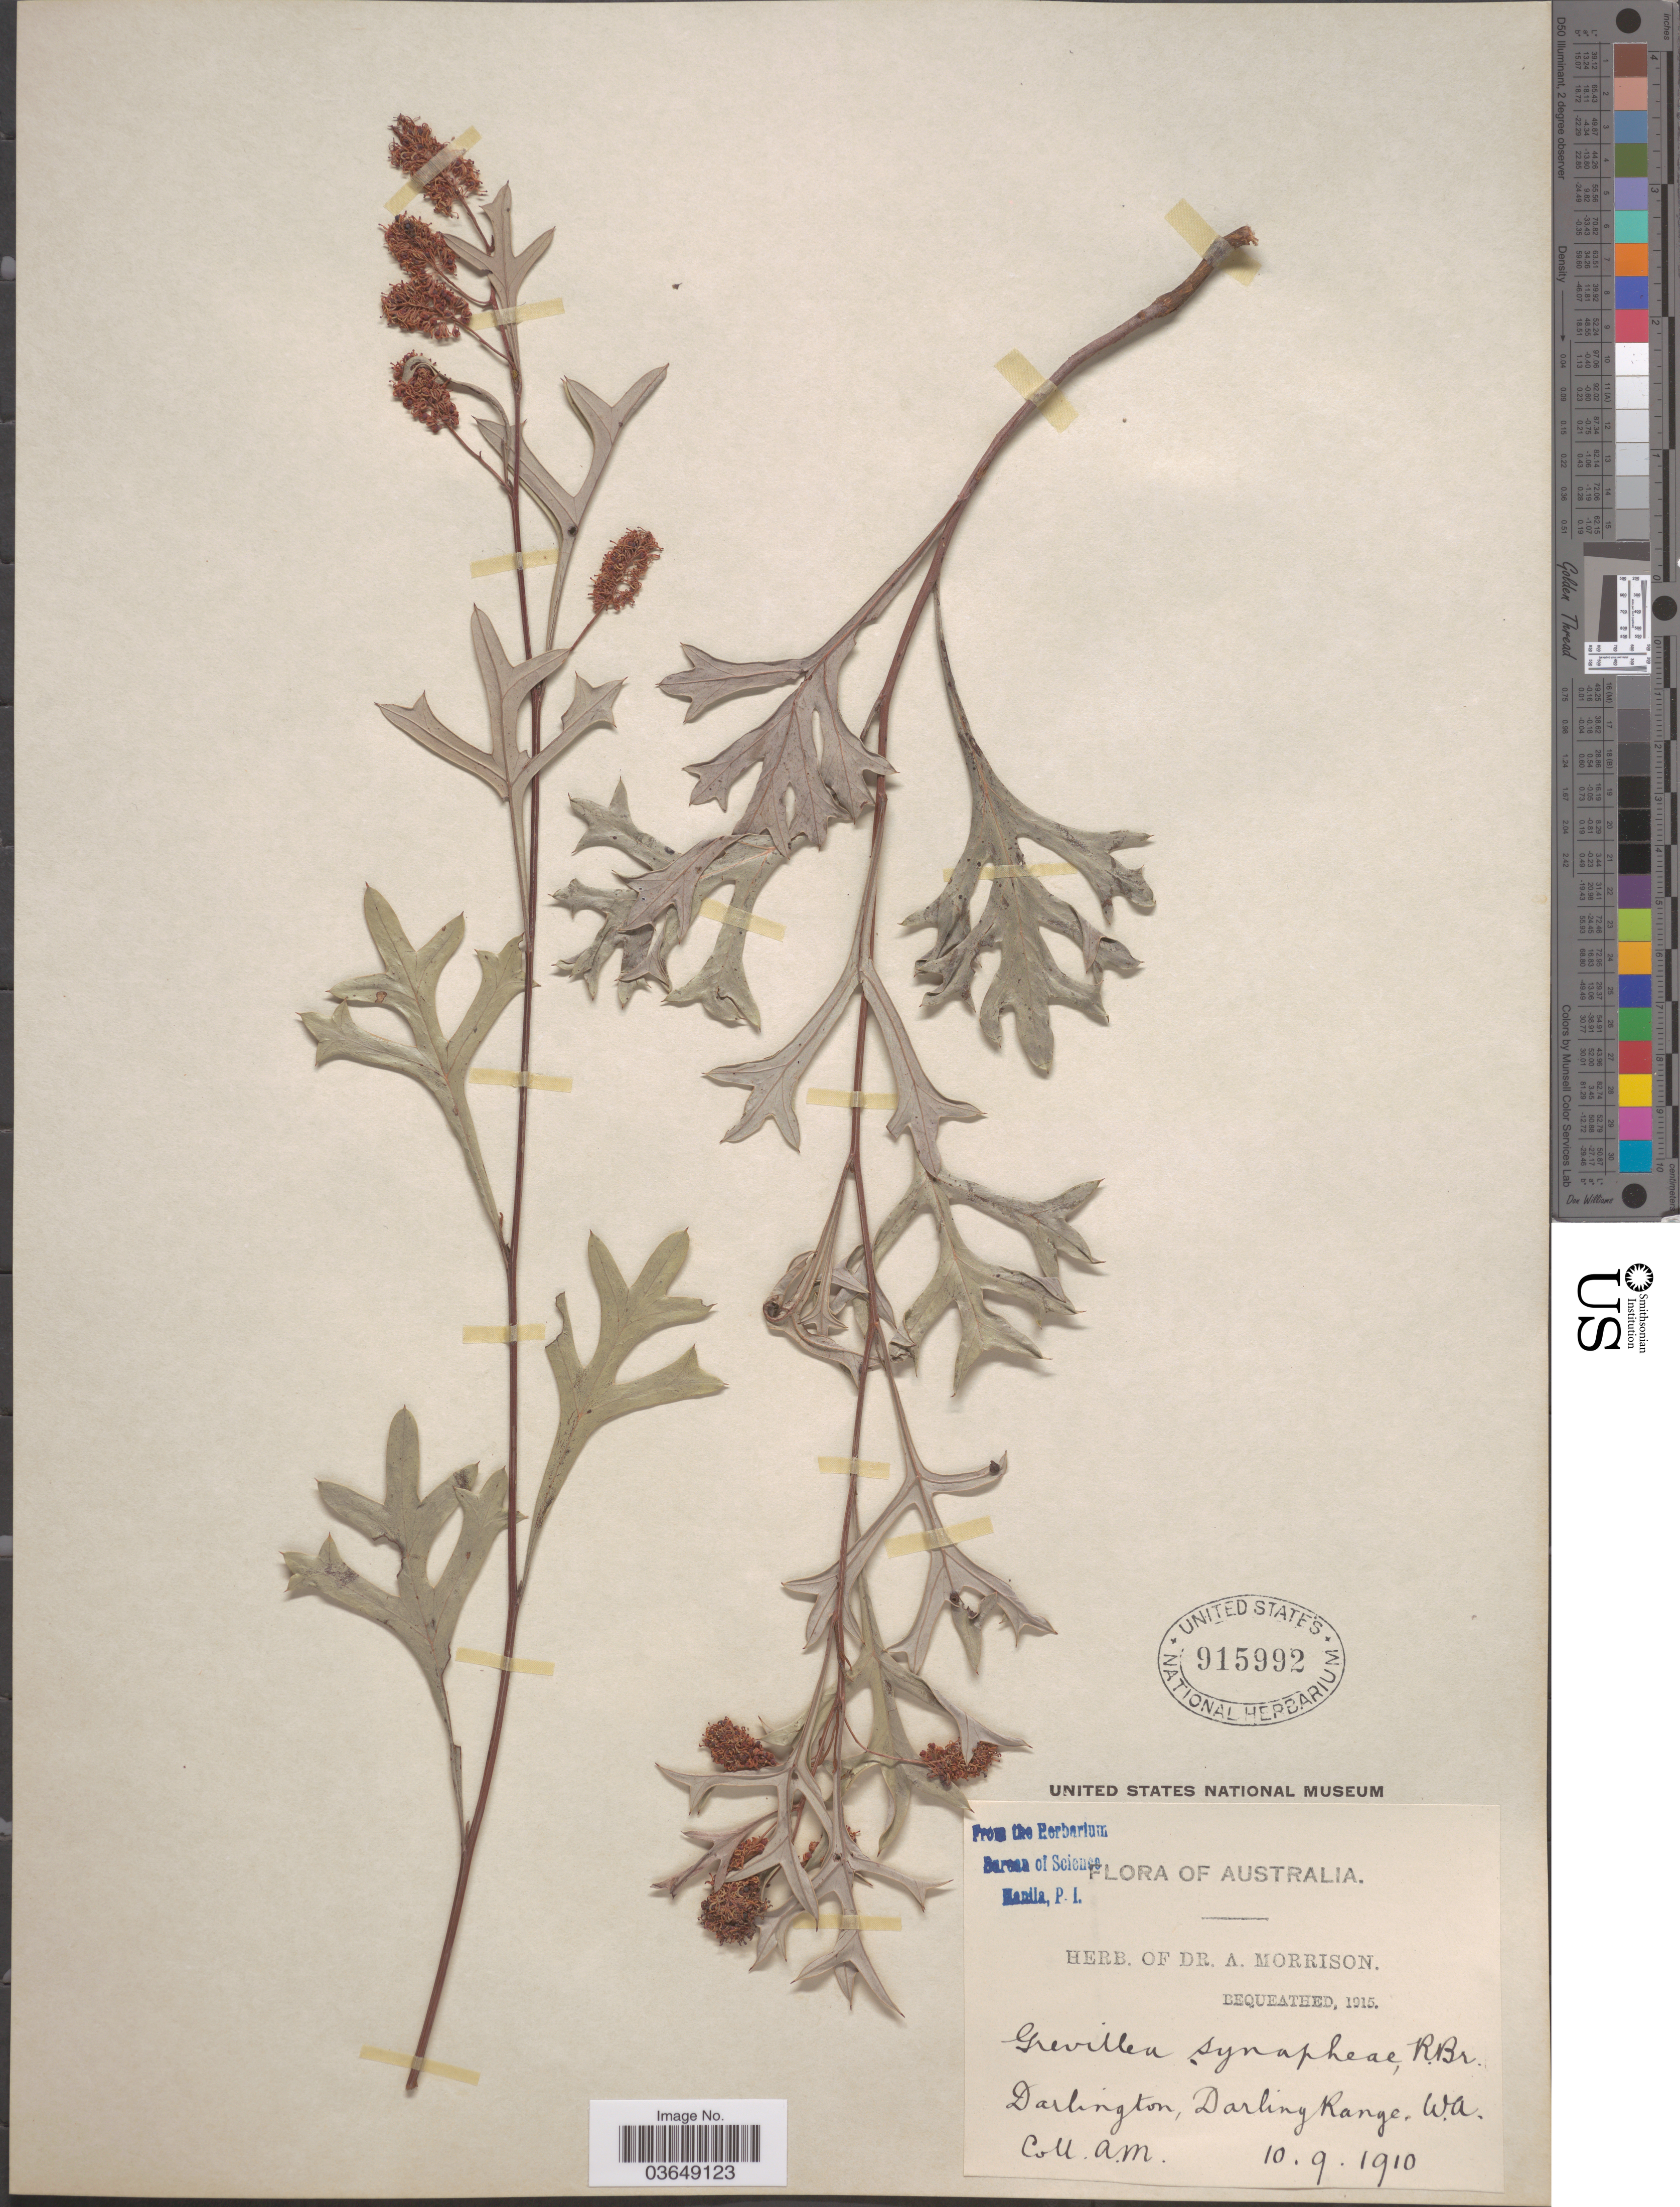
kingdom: Plantae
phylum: Tracheophyta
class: Magnoliopsida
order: Proteales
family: Proteaceae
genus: Grevillea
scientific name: Grevillea synapheae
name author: R. Br.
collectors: A. Morrison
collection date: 1910-09-10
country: Australia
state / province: Western Australia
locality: Darlington, Darling Range.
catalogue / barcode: US 915992